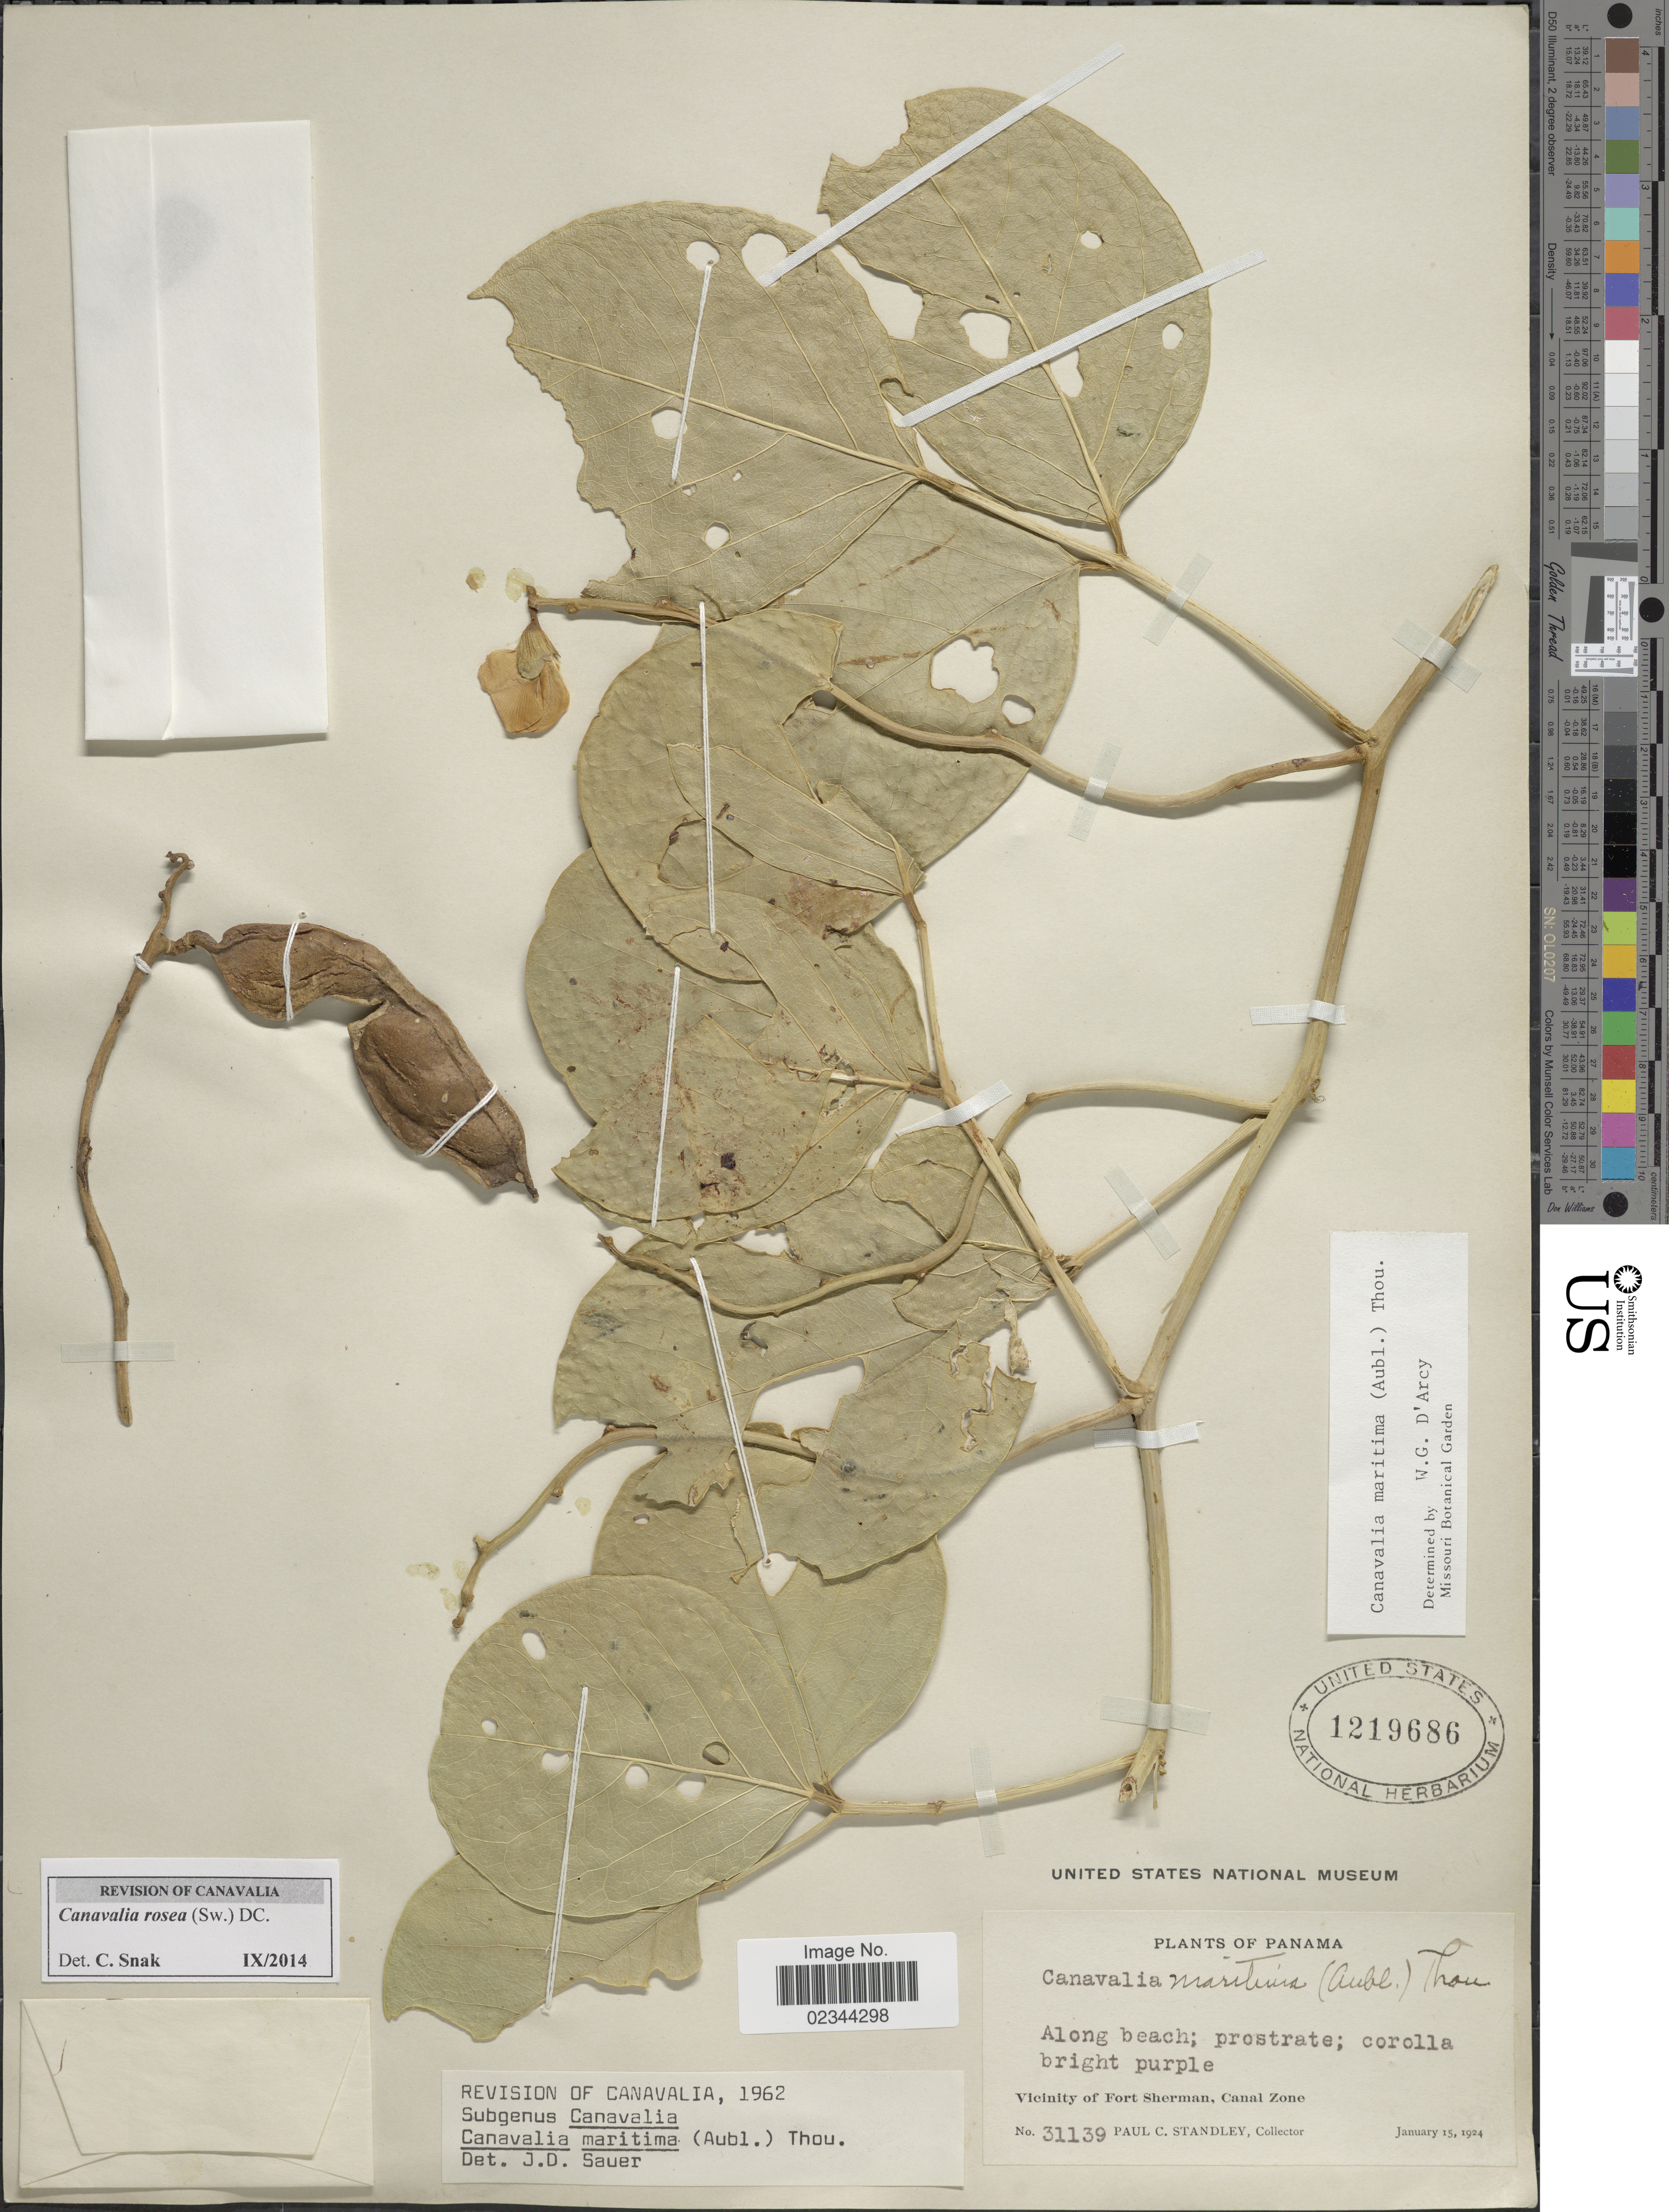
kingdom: Plantae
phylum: Tracheophyta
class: Magnoliopsida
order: Fabales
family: Fabaceae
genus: Canavalia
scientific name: Canavalia rosea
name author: (Sw.) DC.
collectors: P. C. Standley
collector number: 31139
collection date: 1924-01-15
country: Panama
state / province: Colón / Panamá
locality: Along beach, Vicinity of Fort Sherman, Canal Zone.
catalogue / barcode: US 1219686